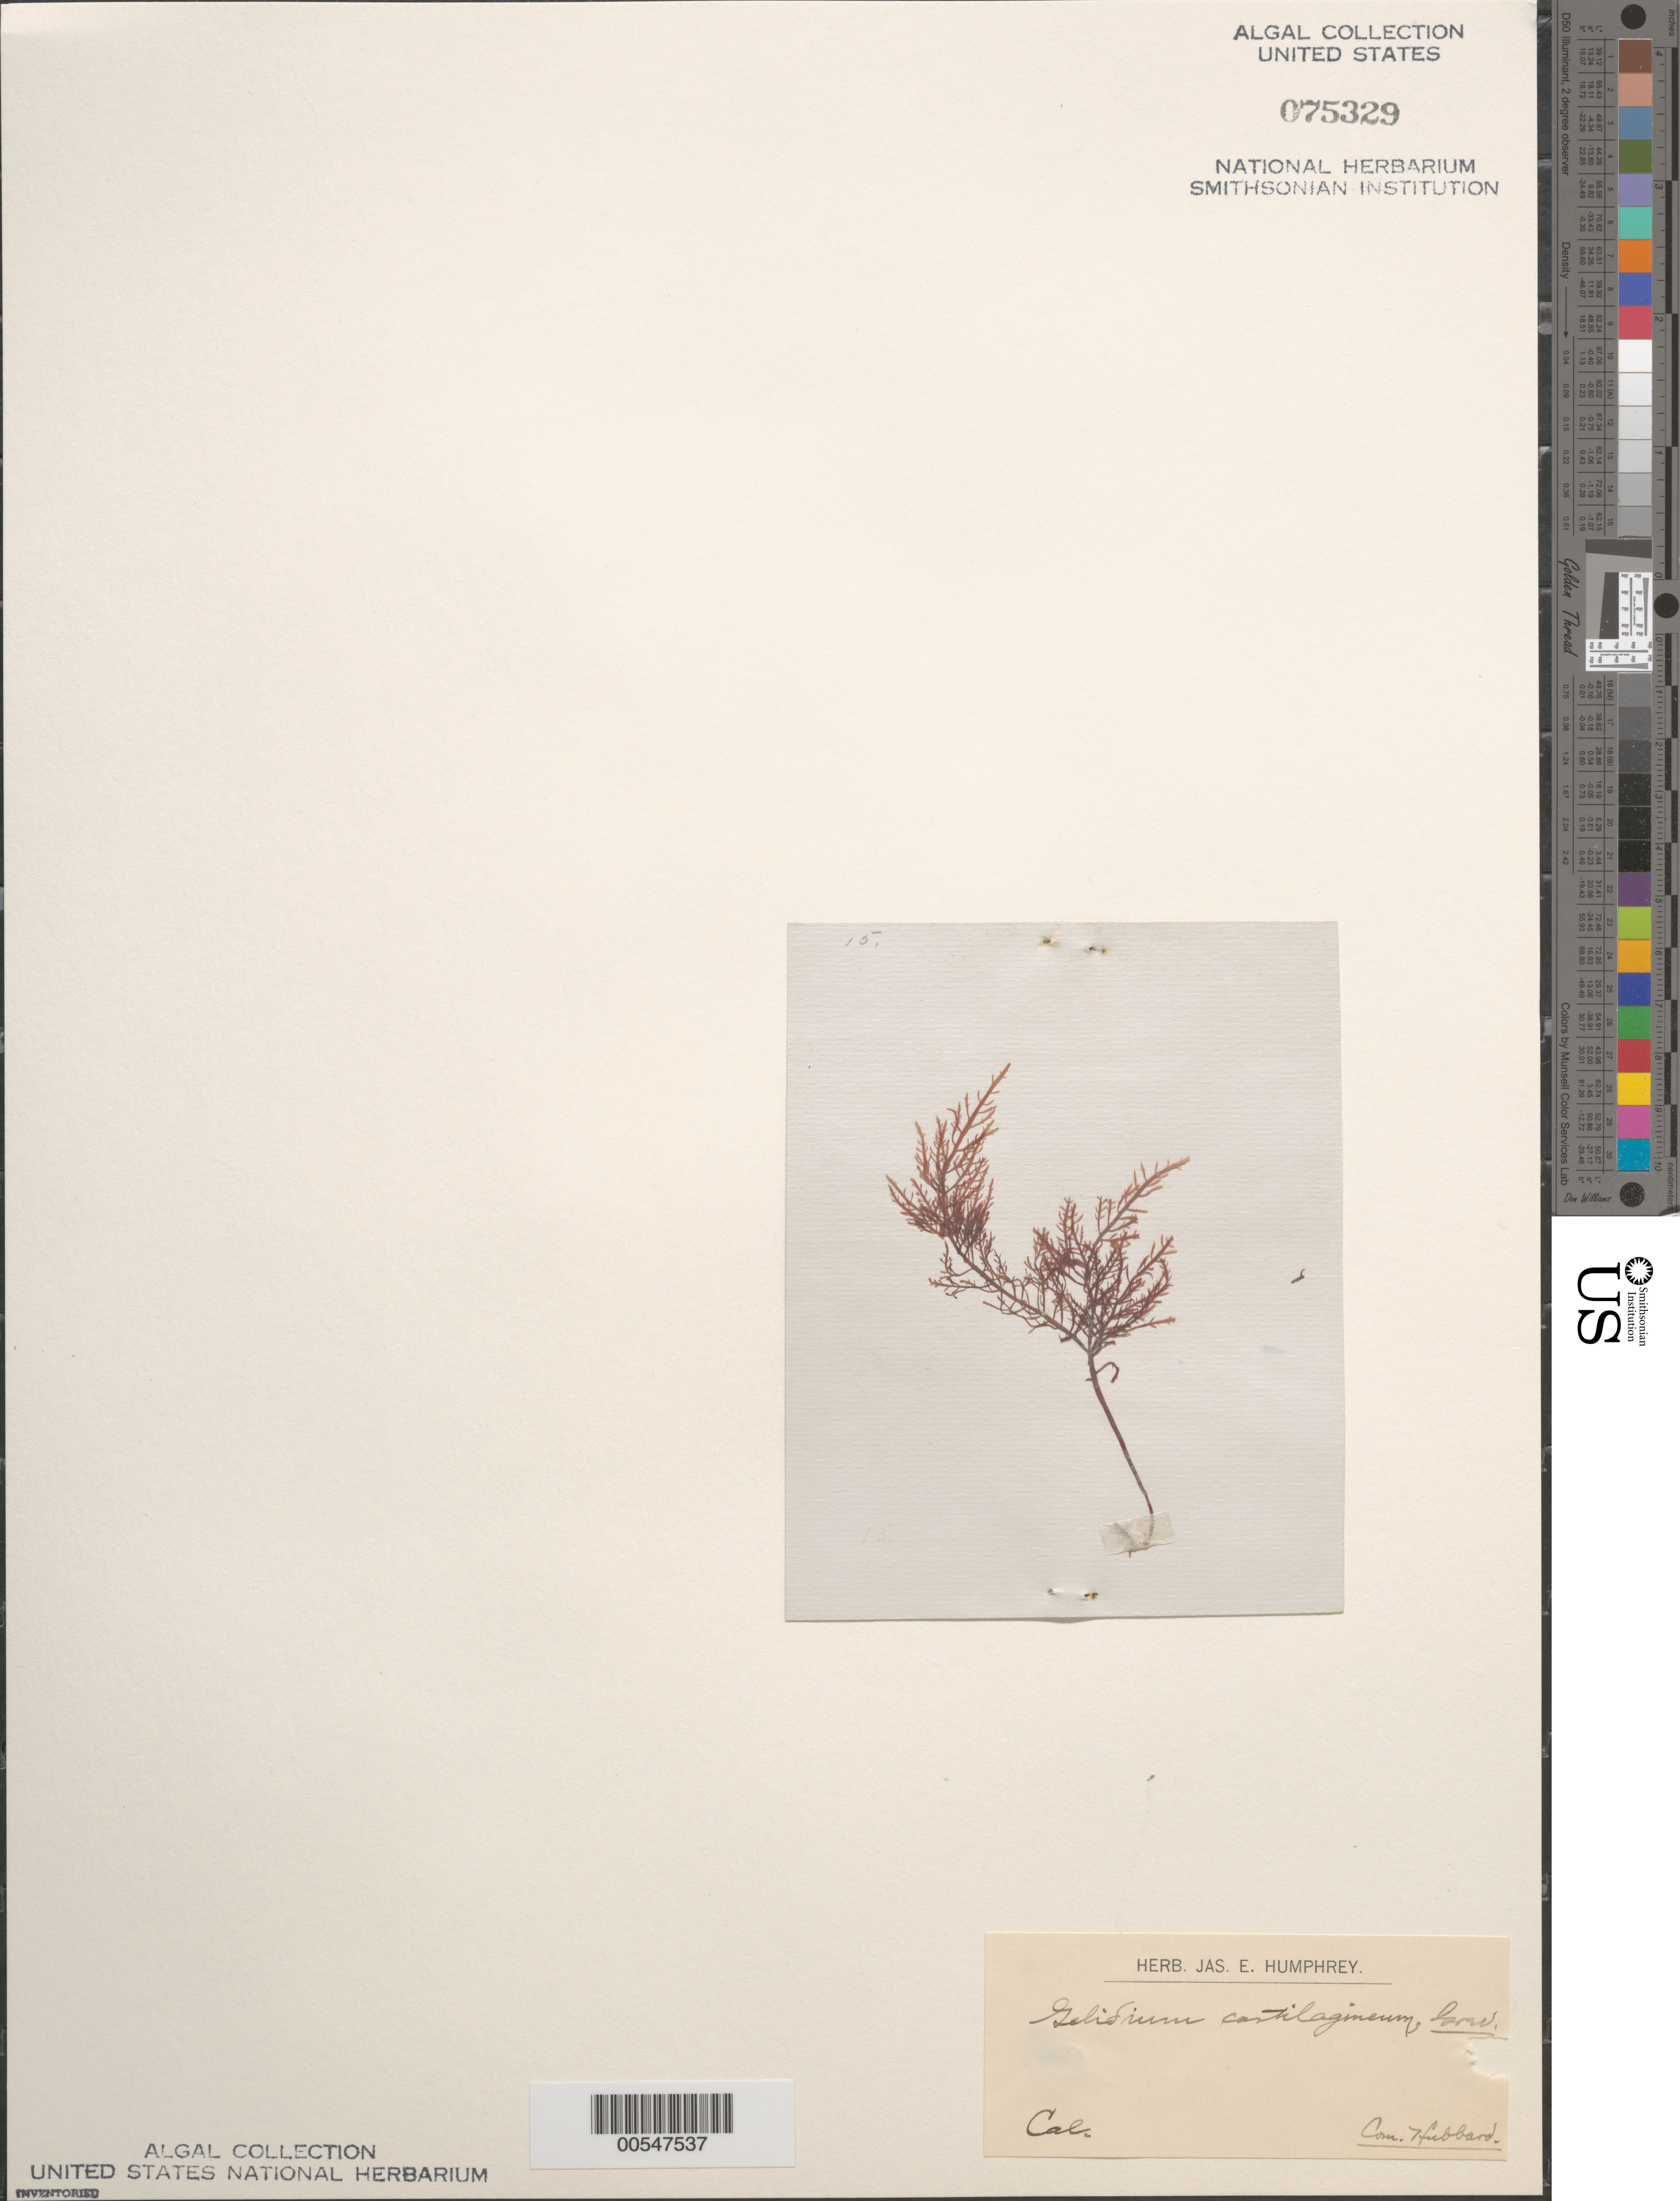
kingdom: Plantae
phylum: Rhodophyta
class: Florideophyceae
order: Plocamiales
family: Plocamiaceae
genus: Plocamium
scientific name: Plocamium cartilagineum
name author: (L.) P.S. Dixon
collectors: Hubbard, --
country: United States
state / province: California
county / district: San Diego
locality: False Bay, San Diego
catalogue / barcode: US 75329